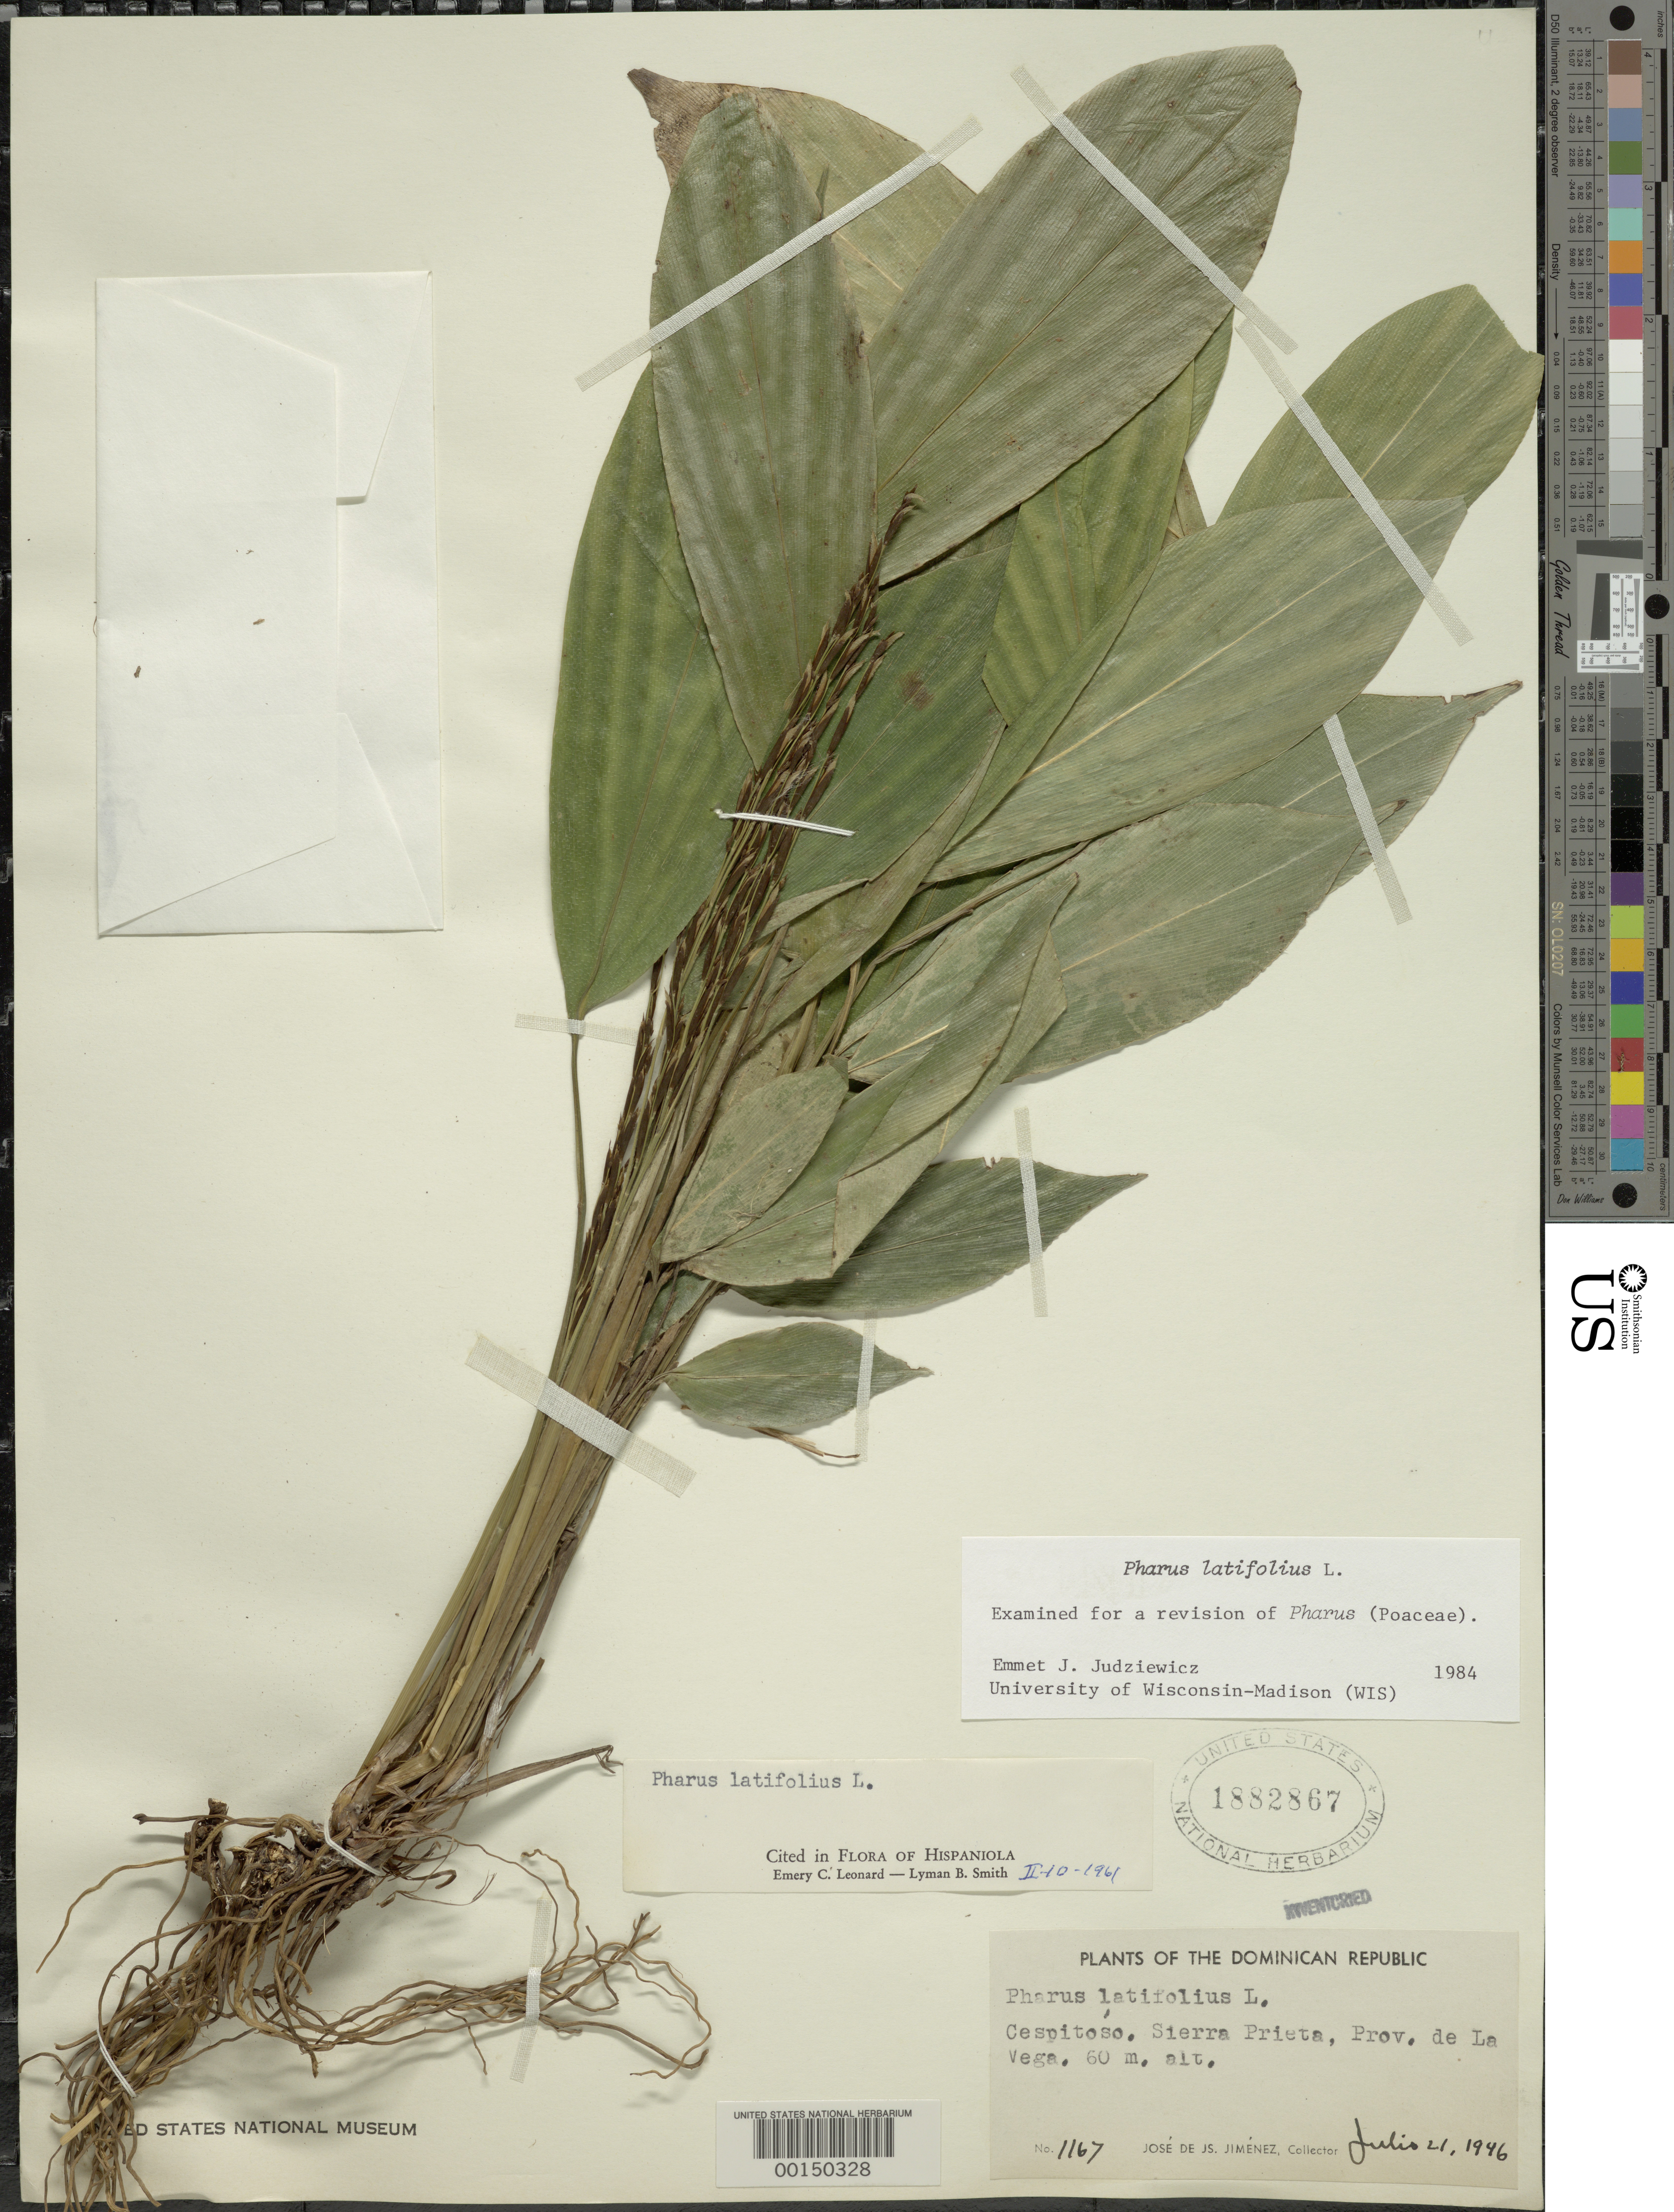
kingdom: Plantae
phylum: Tracheophyta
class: Liliopsida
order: Poales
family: Poaceae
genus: Pharus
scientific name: Pharus latifolius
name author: L.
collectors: J. J. Jiménez Almonte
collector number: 1167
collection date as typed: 21 Jul 1946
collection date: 1946-07-21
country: Dominican Republic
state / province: La Vega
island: Hispaniola Island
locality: Sierra prieta, cespitoso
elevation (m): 60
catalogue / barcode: US 1882867